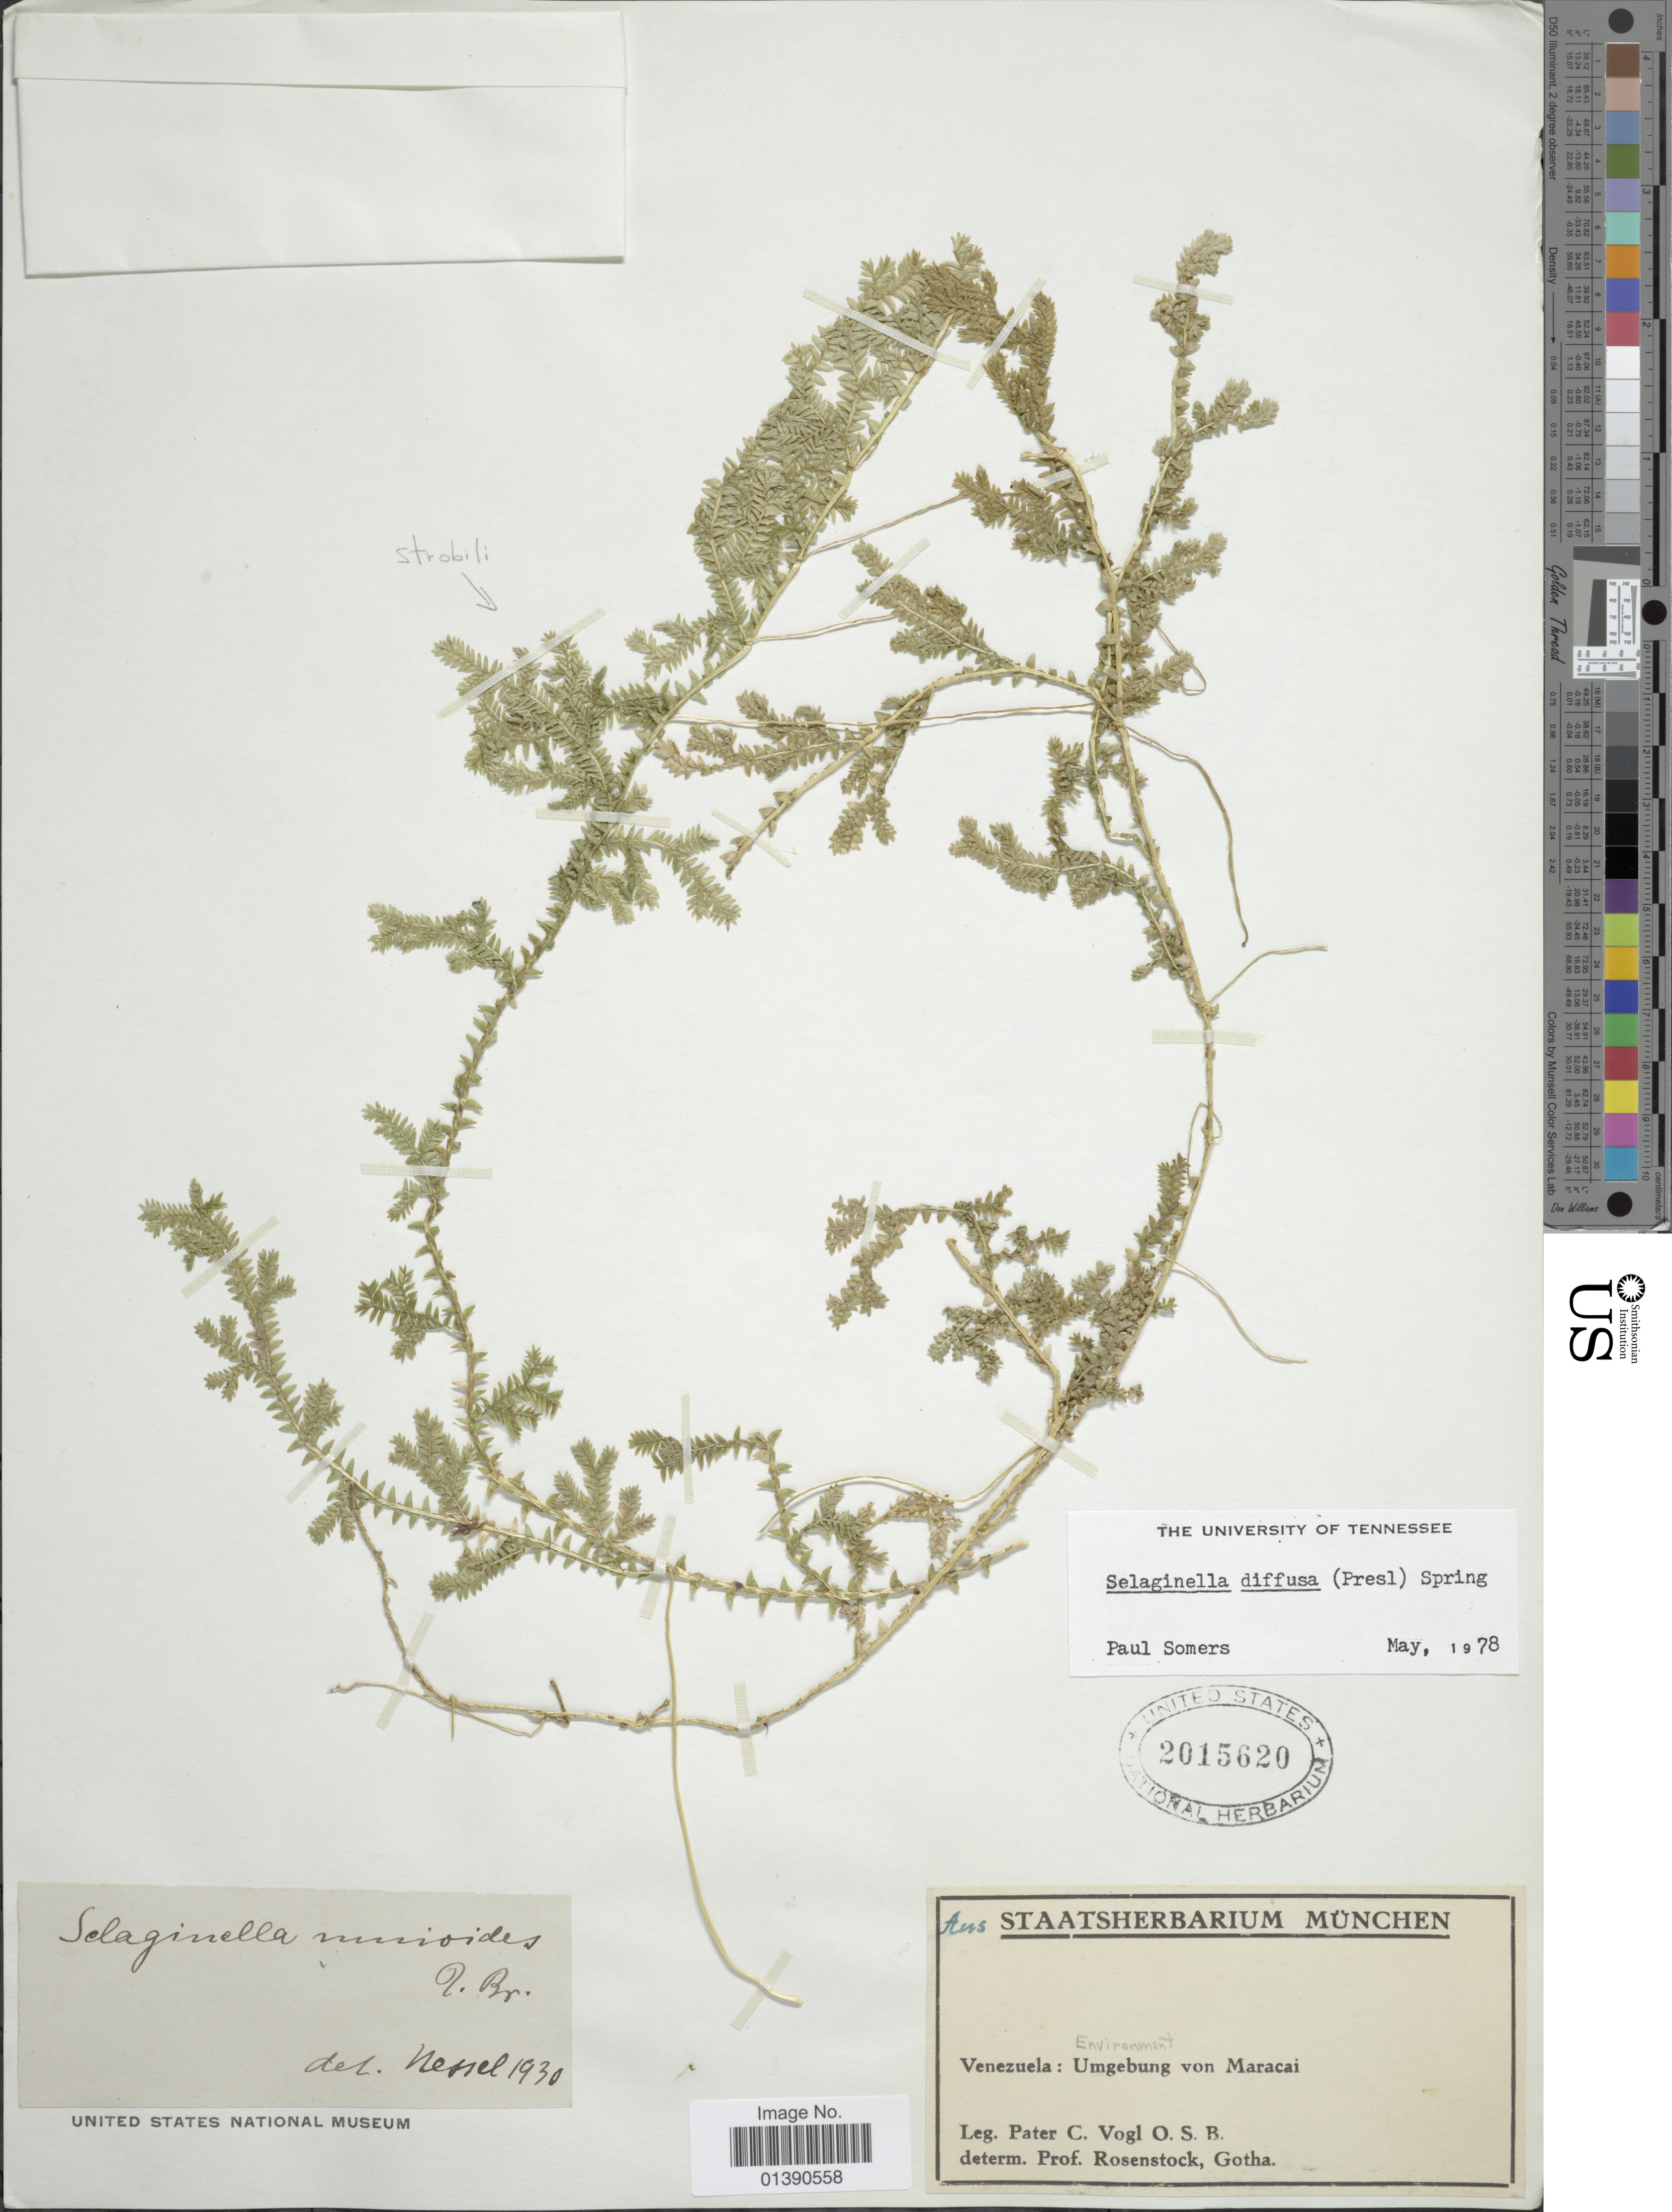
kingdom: Plantae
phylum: Tracheophyta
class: Lycopodiopsida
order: Selaginellales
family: Selaginellaceae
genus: Selaginella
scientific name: Selaginella diffusa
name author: (C. Presl) Spring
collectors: C. Vogl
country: Venezuela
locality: Environment Umgebung von Maracai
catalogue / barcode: US 2015620